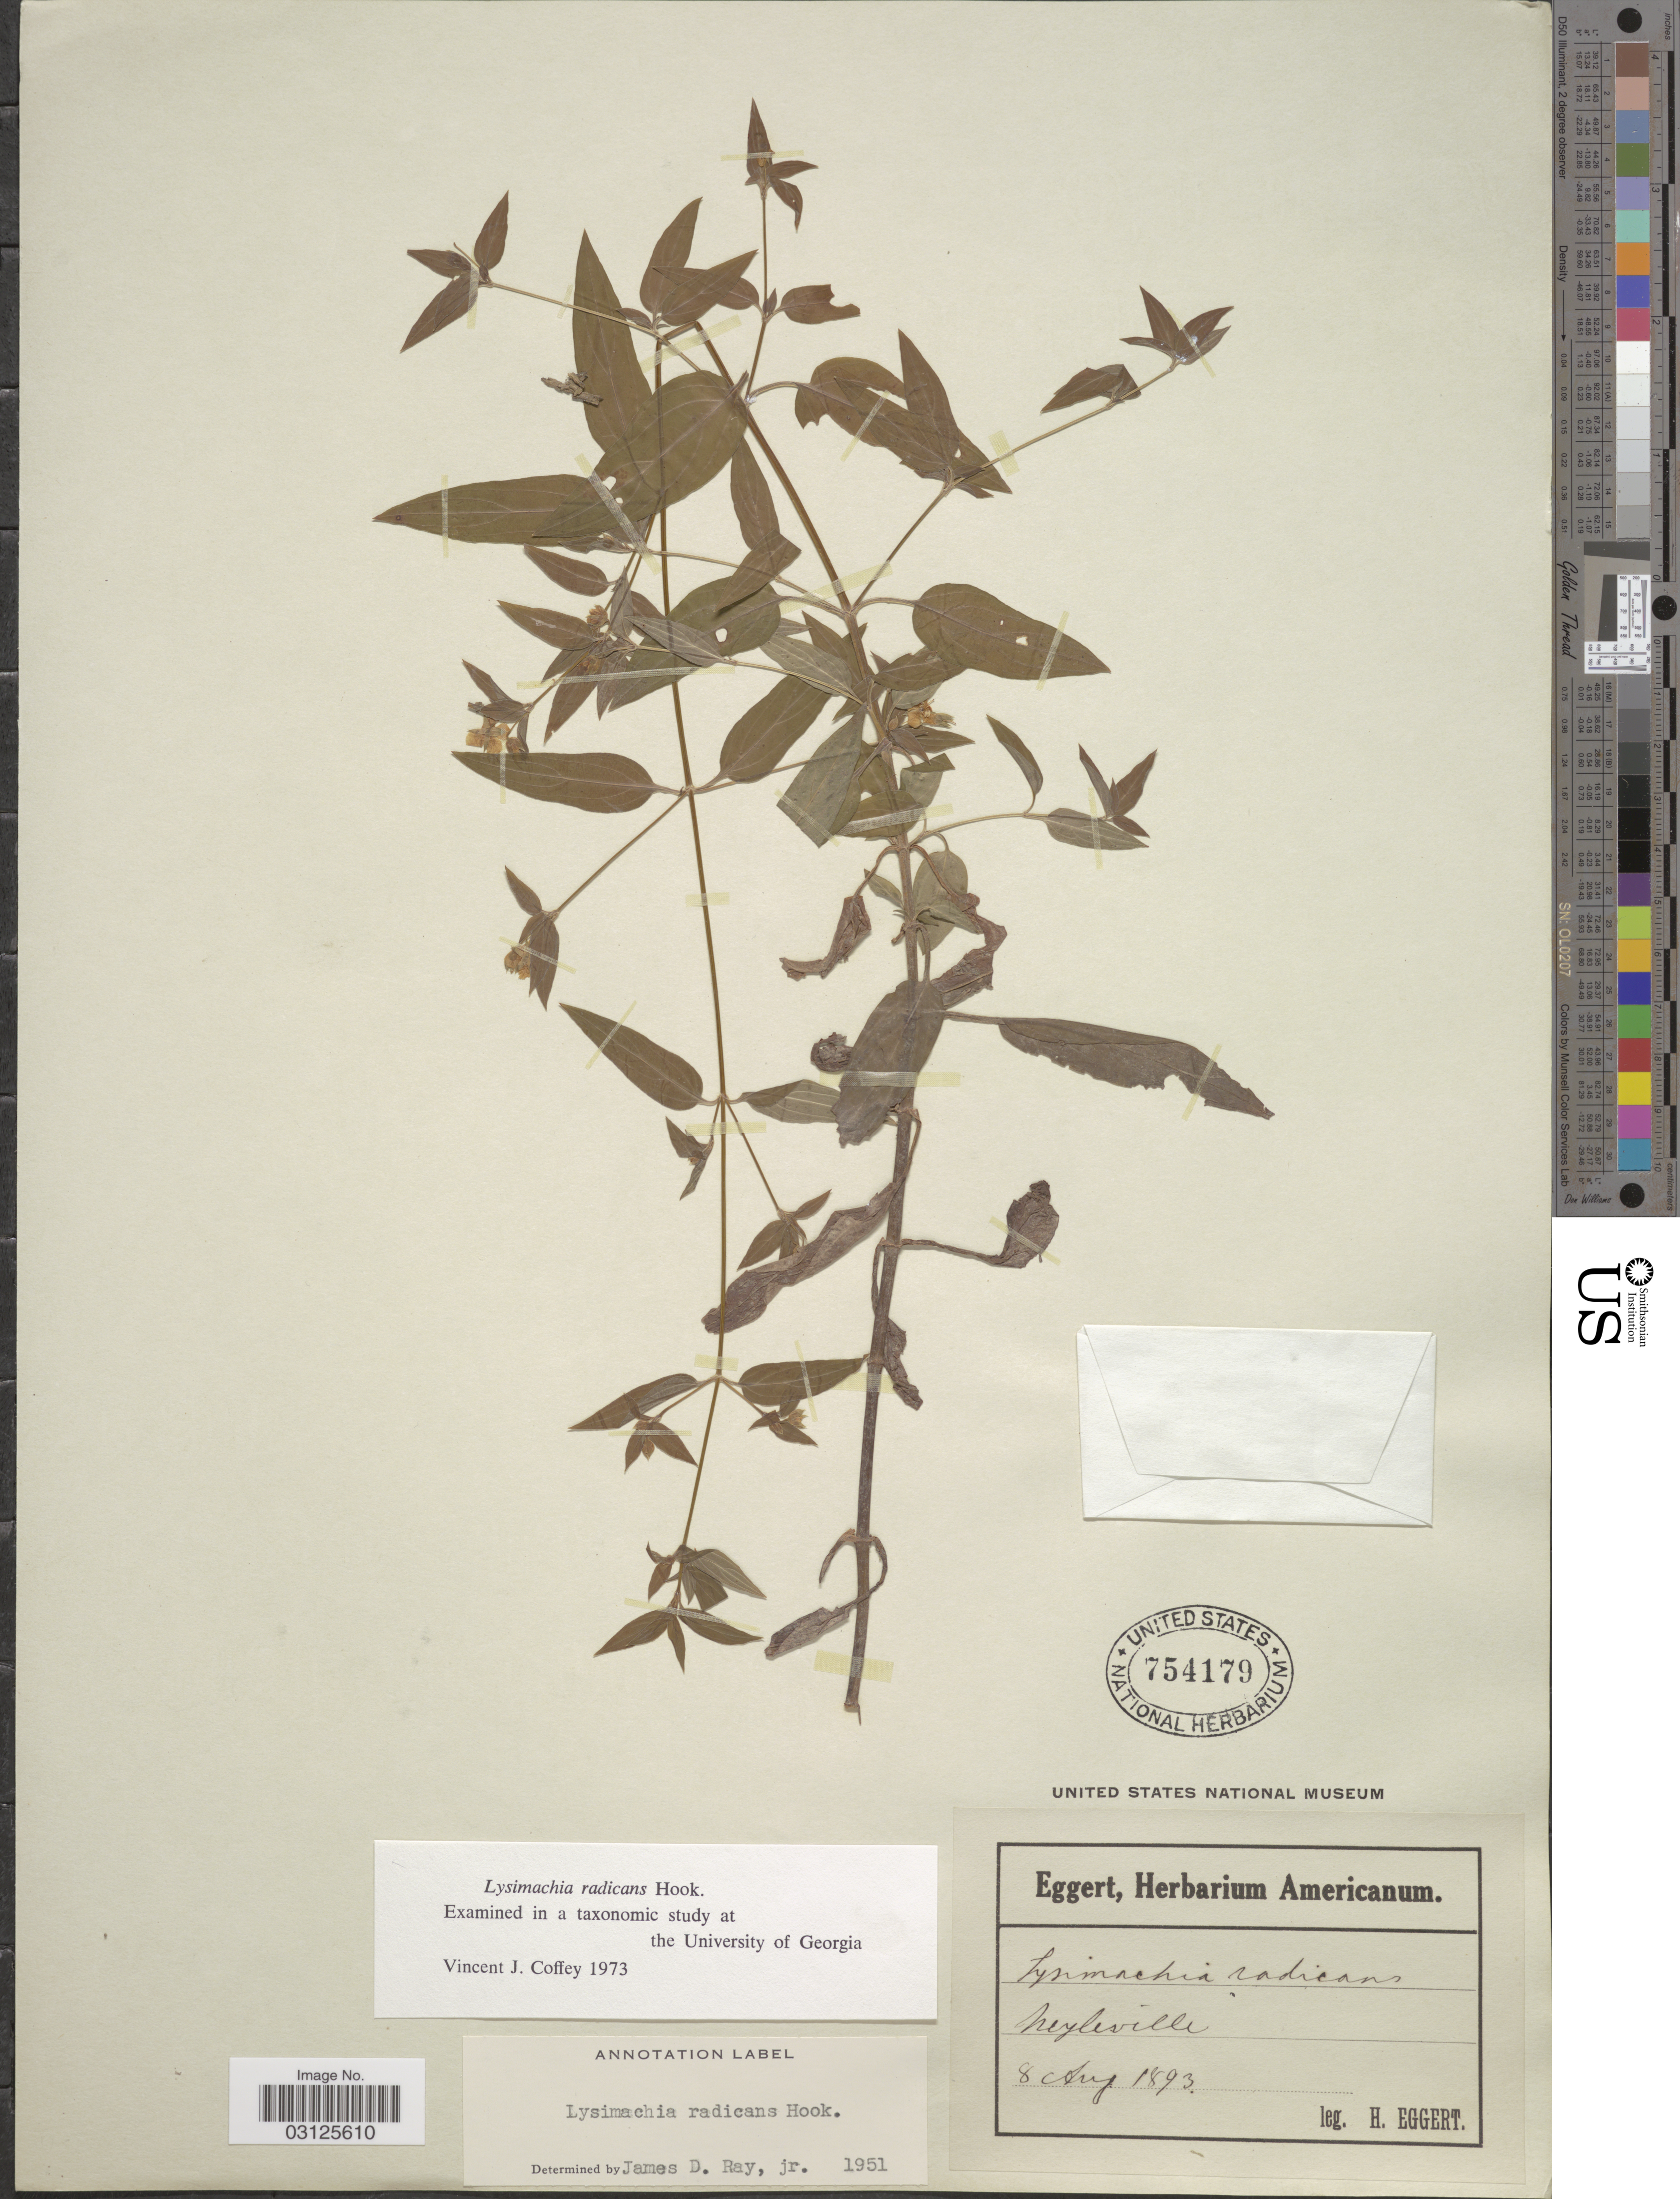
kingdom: Plantae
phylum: Tracheophyta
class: Magnoliopsida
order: Ericales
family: Primulaceae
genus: Lysimachia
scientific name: Lysimachia radicans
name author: Hook.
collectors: H. Eggert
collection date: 1893-08-08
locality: Neyleville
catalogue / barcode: US 754179